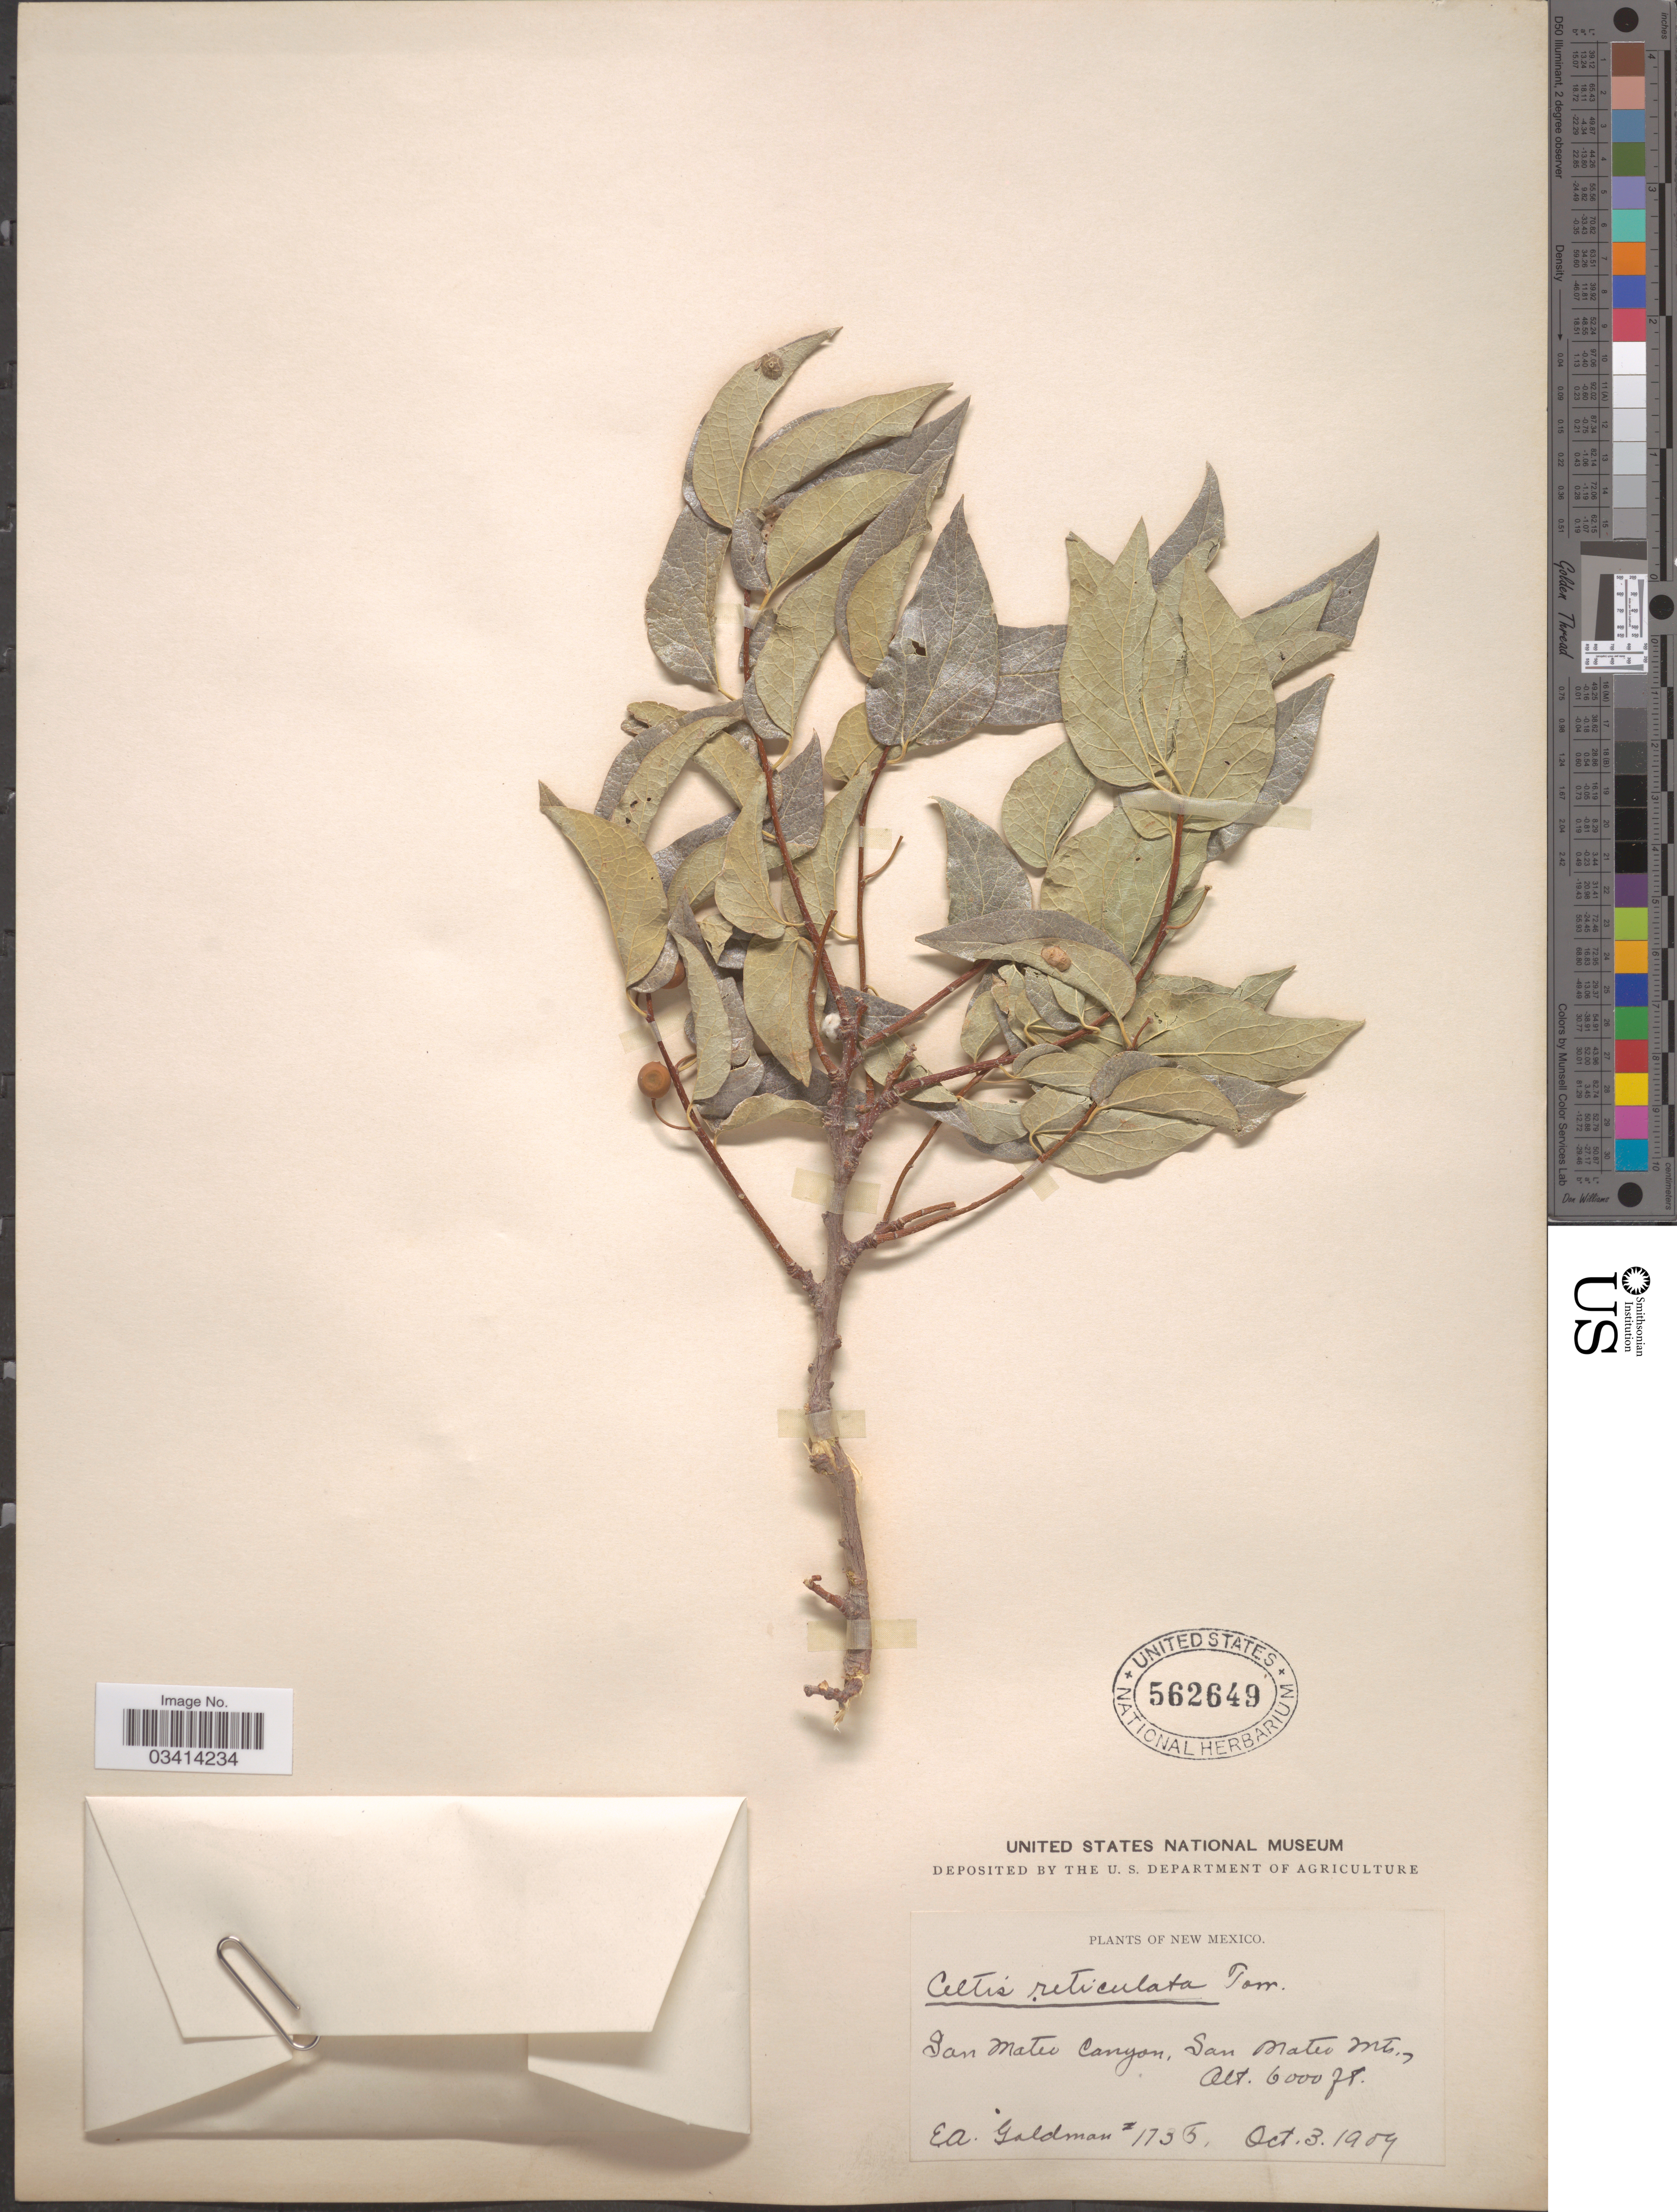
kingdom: Plantae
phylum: Tracheophyta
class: Magnoliopsida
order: Rosales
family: Cannabaceae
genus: Celtis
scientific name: Celtis reticulata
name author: Torr.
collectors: E. A. Goldman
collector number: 1735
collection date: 1909-10-03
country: United States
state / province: New Mexico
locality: San Mateo Canyon, San Mateo Mts.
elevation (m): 1829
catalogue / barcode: US 562649